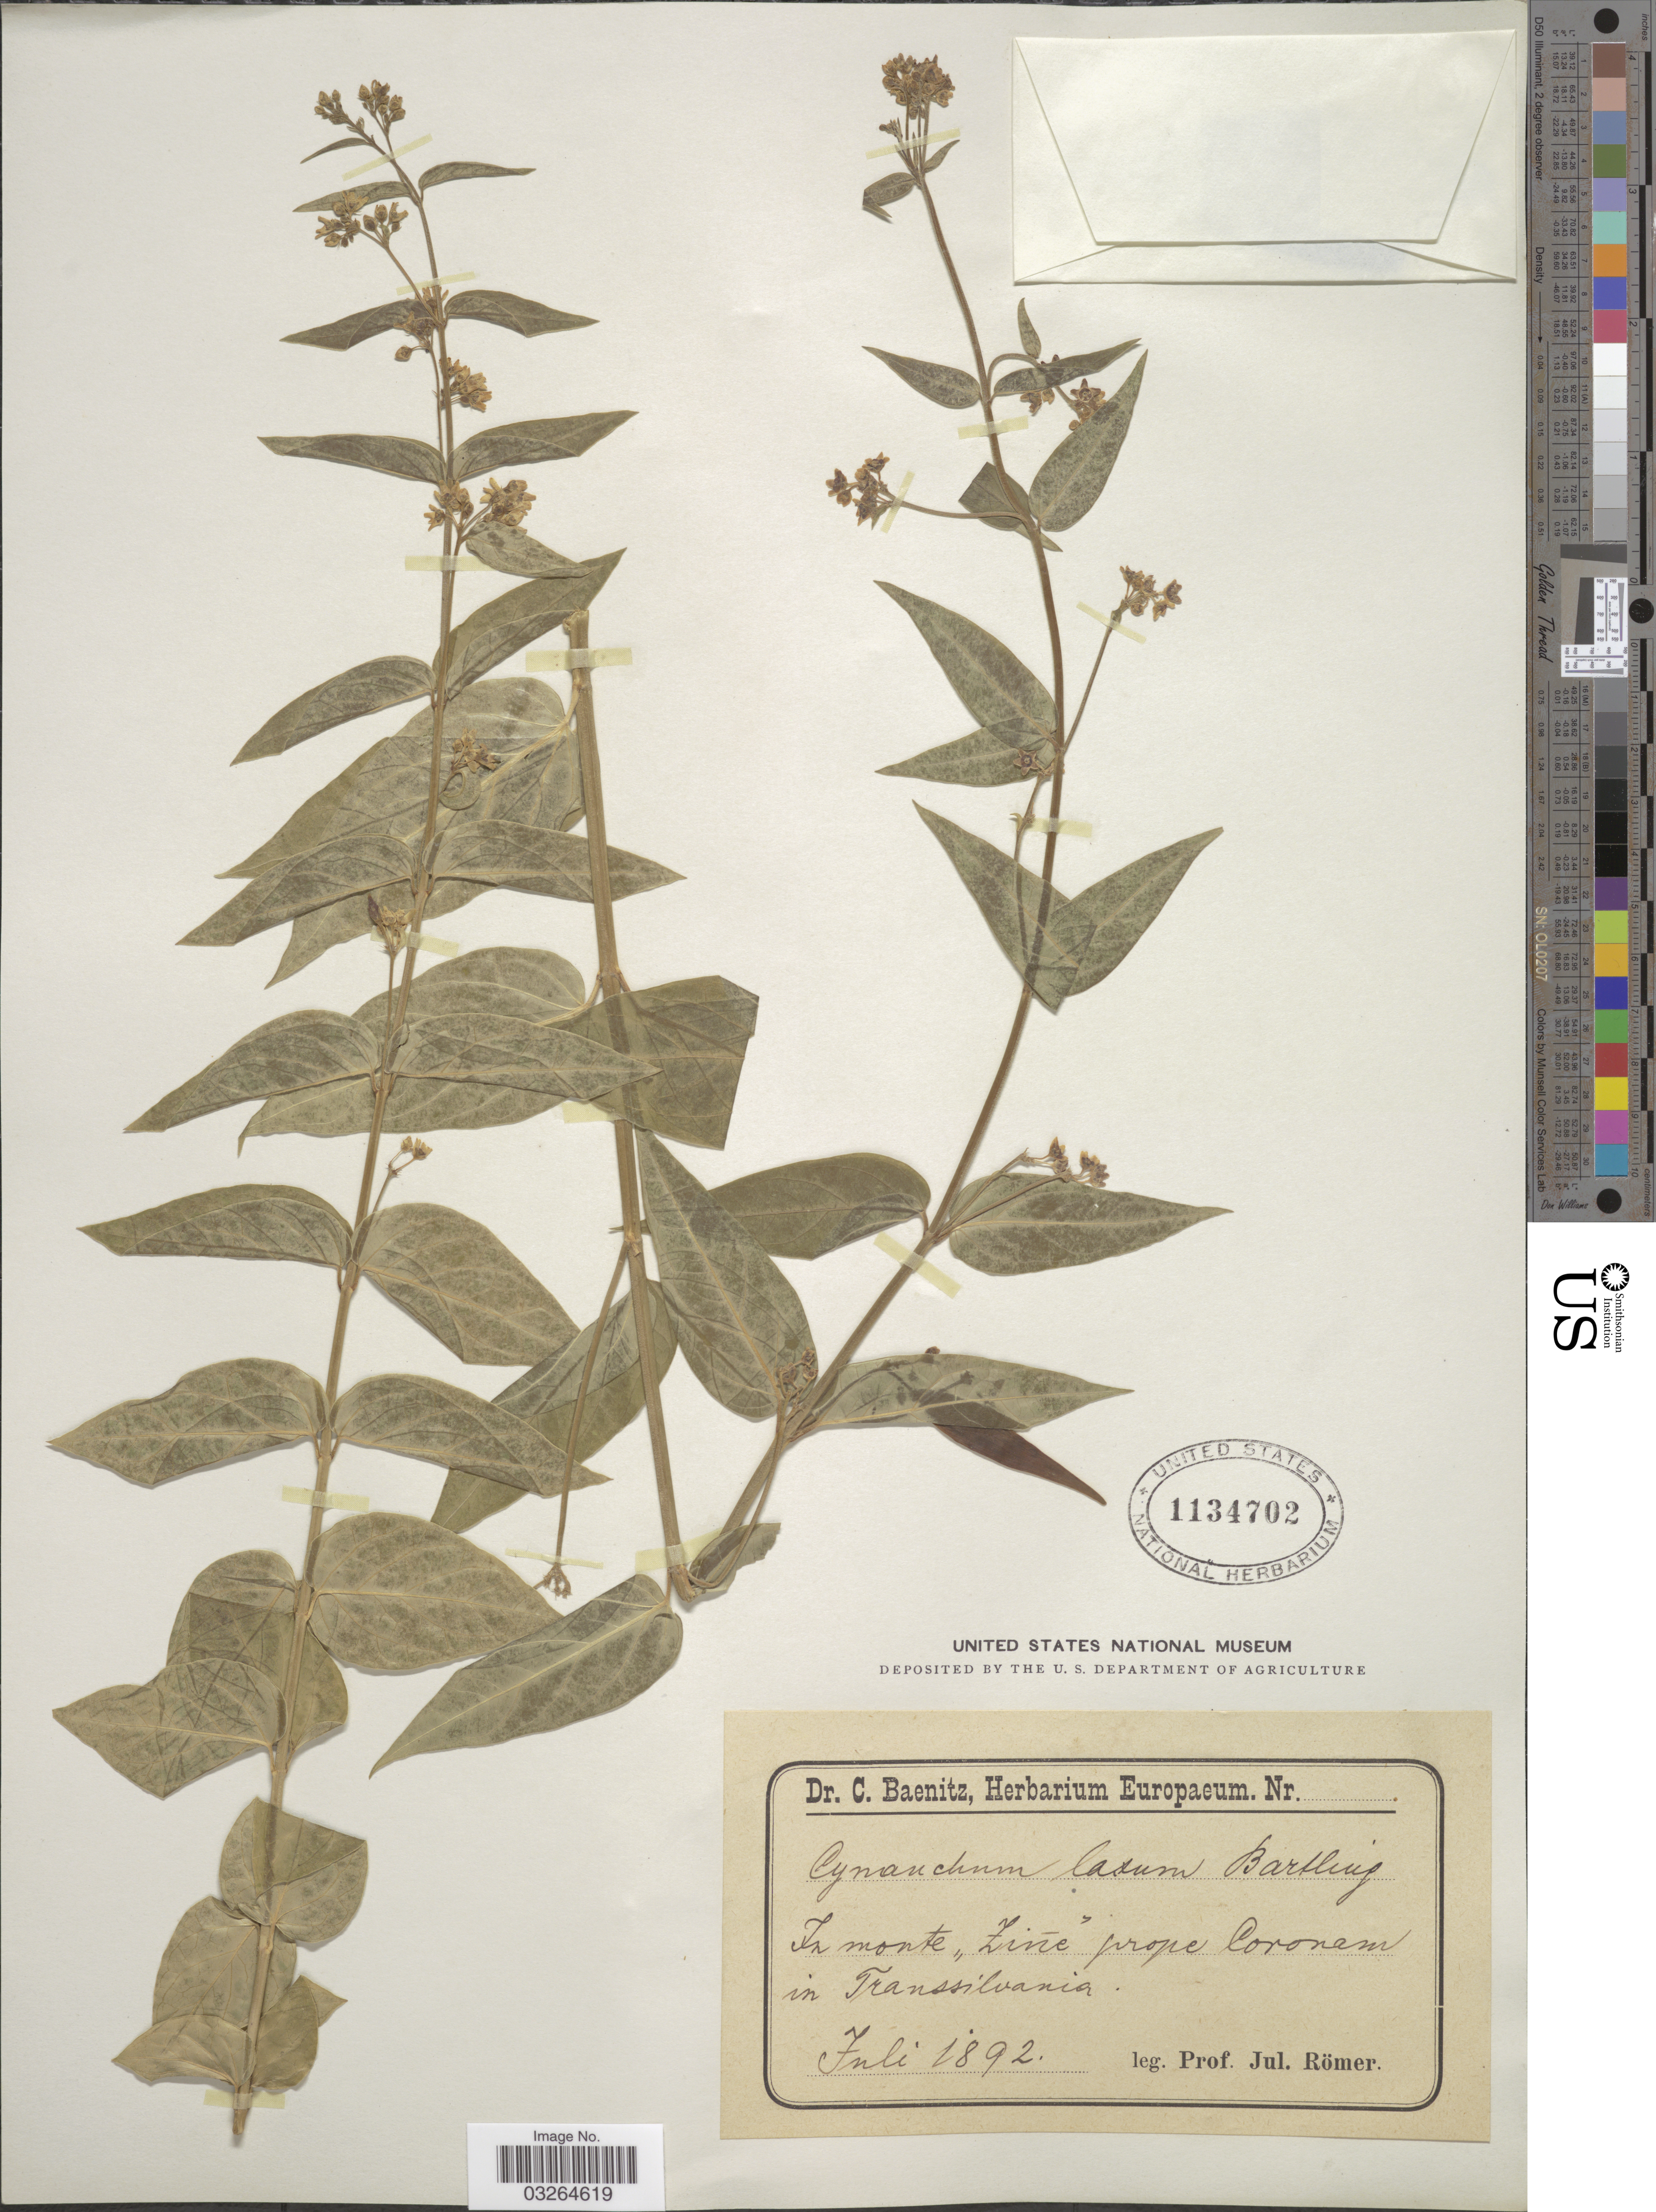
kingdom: Plantae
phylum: Tracheophyta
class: Magnoliopsida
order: Gentianales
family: Apocynaceae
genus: Cynanchum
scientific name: Cynanchum laxum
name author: Bartl.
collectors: J. Romer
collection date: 1892-07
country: Romania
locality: In monte "Zine" prope Coronam in Transsilvania.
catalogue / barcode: US 1134702